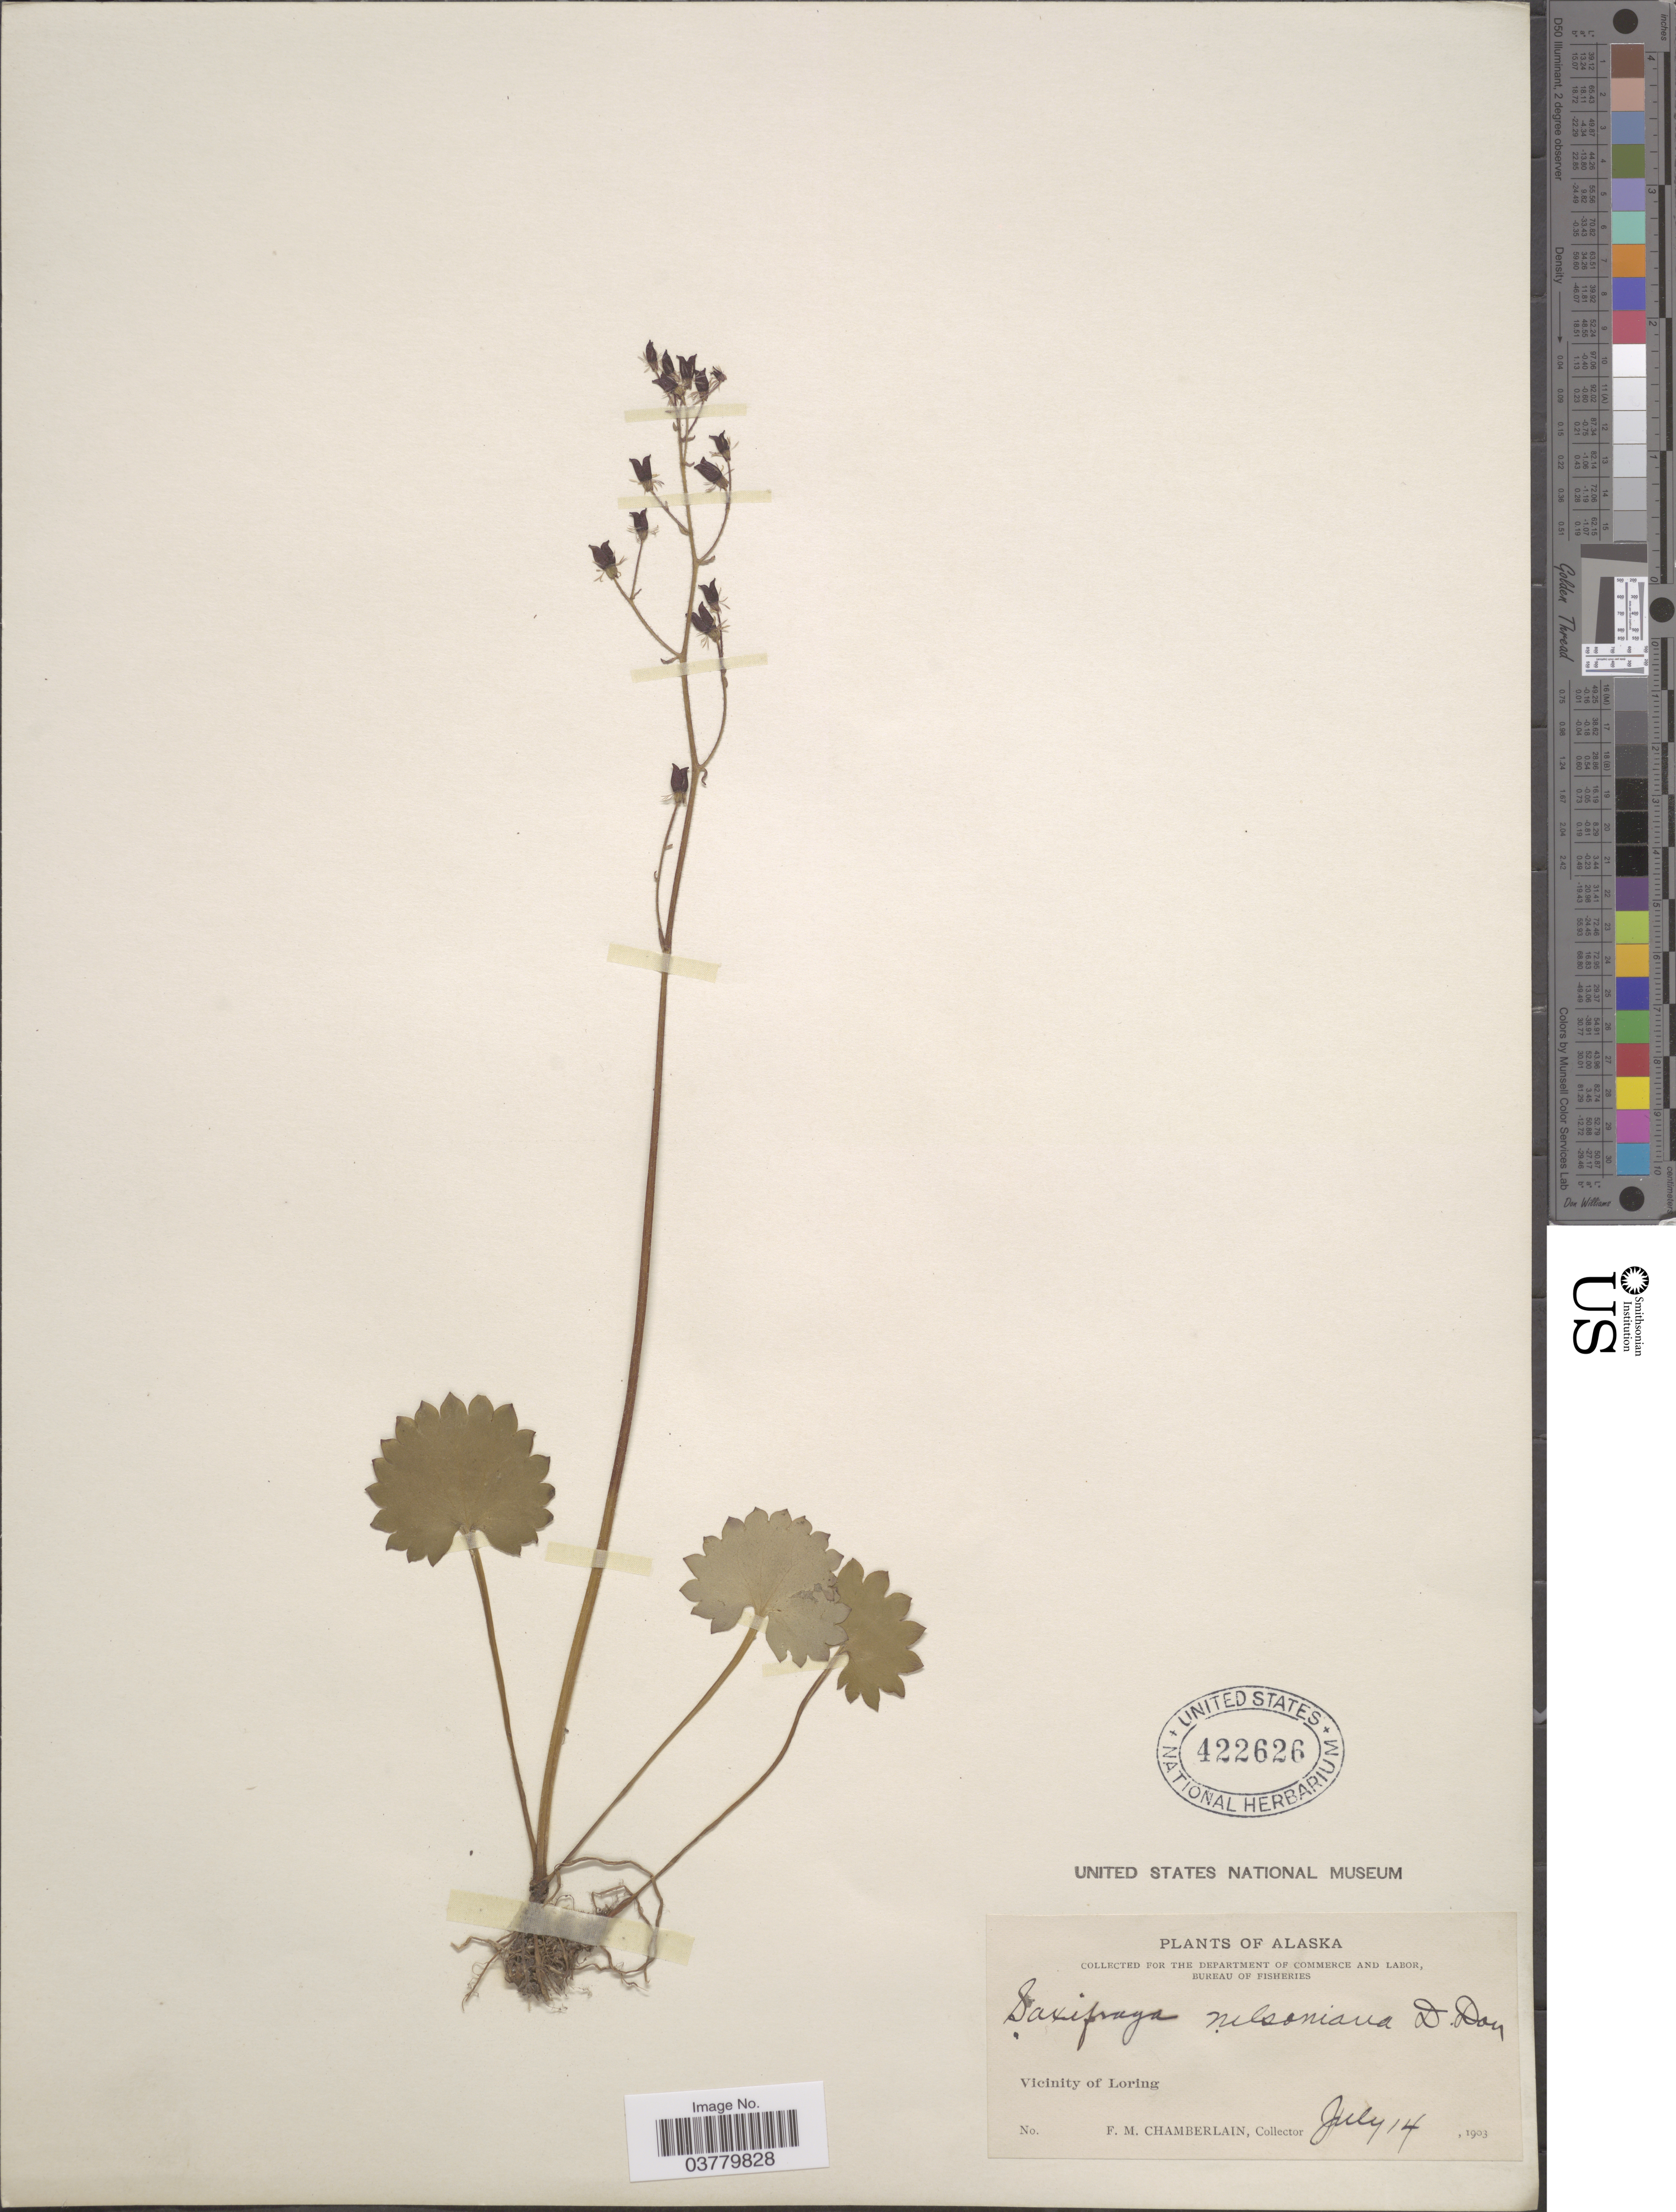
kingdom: Plantae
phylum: Tracheophyta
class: Magnoliopsida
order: Saxifragales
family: Saxifragaceae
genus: Micranthes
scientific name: Micranthes nelsoniana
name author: (D. Don) Small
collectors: F. Chamberlain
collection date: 1903-07-14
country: United States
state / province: Alaska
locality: Vicinity of Loring.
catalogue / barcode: US 422626